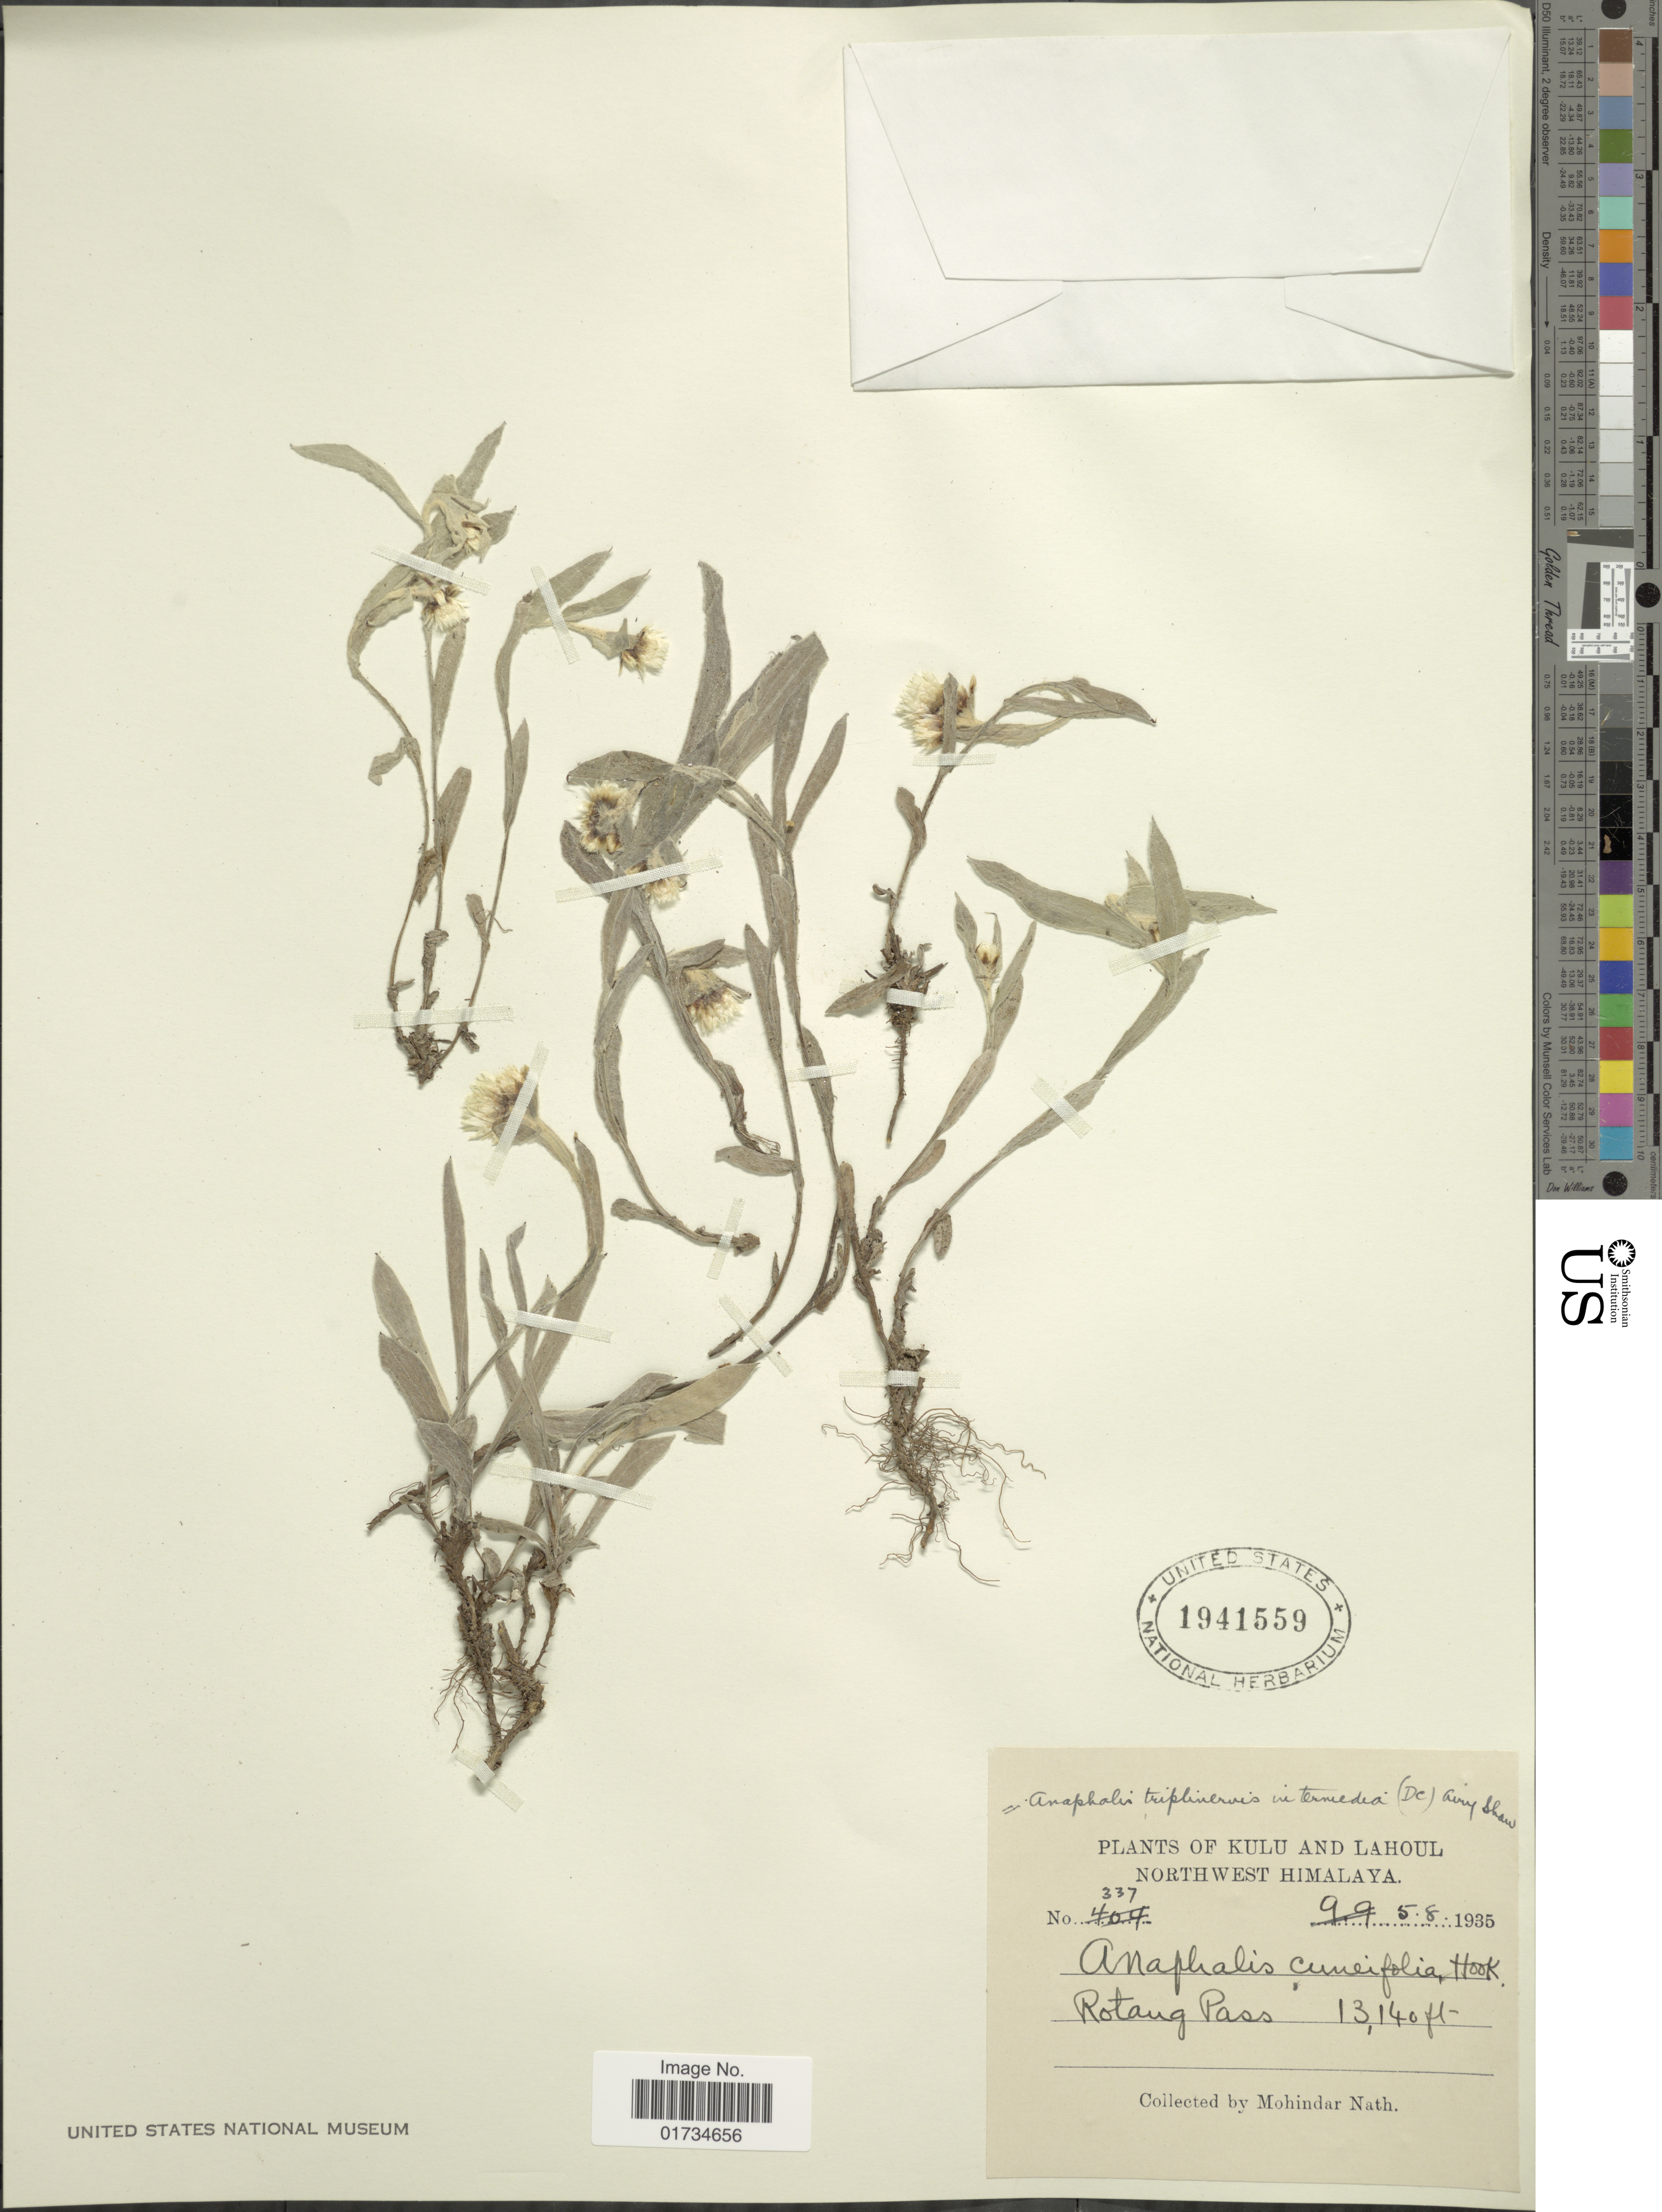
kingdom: Plantae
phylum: Tracheophyta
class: Magnoliopsida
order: Asterales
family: Asteraceae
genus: Anaphalis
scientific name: Anaphalis margaritacea var. cinnamomea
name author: (DC.) Herder & Maxim.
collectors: M. Nath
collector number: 337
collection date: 1935-08-05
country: India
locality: Kulu and Lahoul. N. W. Himalaya. Rotang Paso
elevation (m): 4005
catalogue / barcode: US 1941559